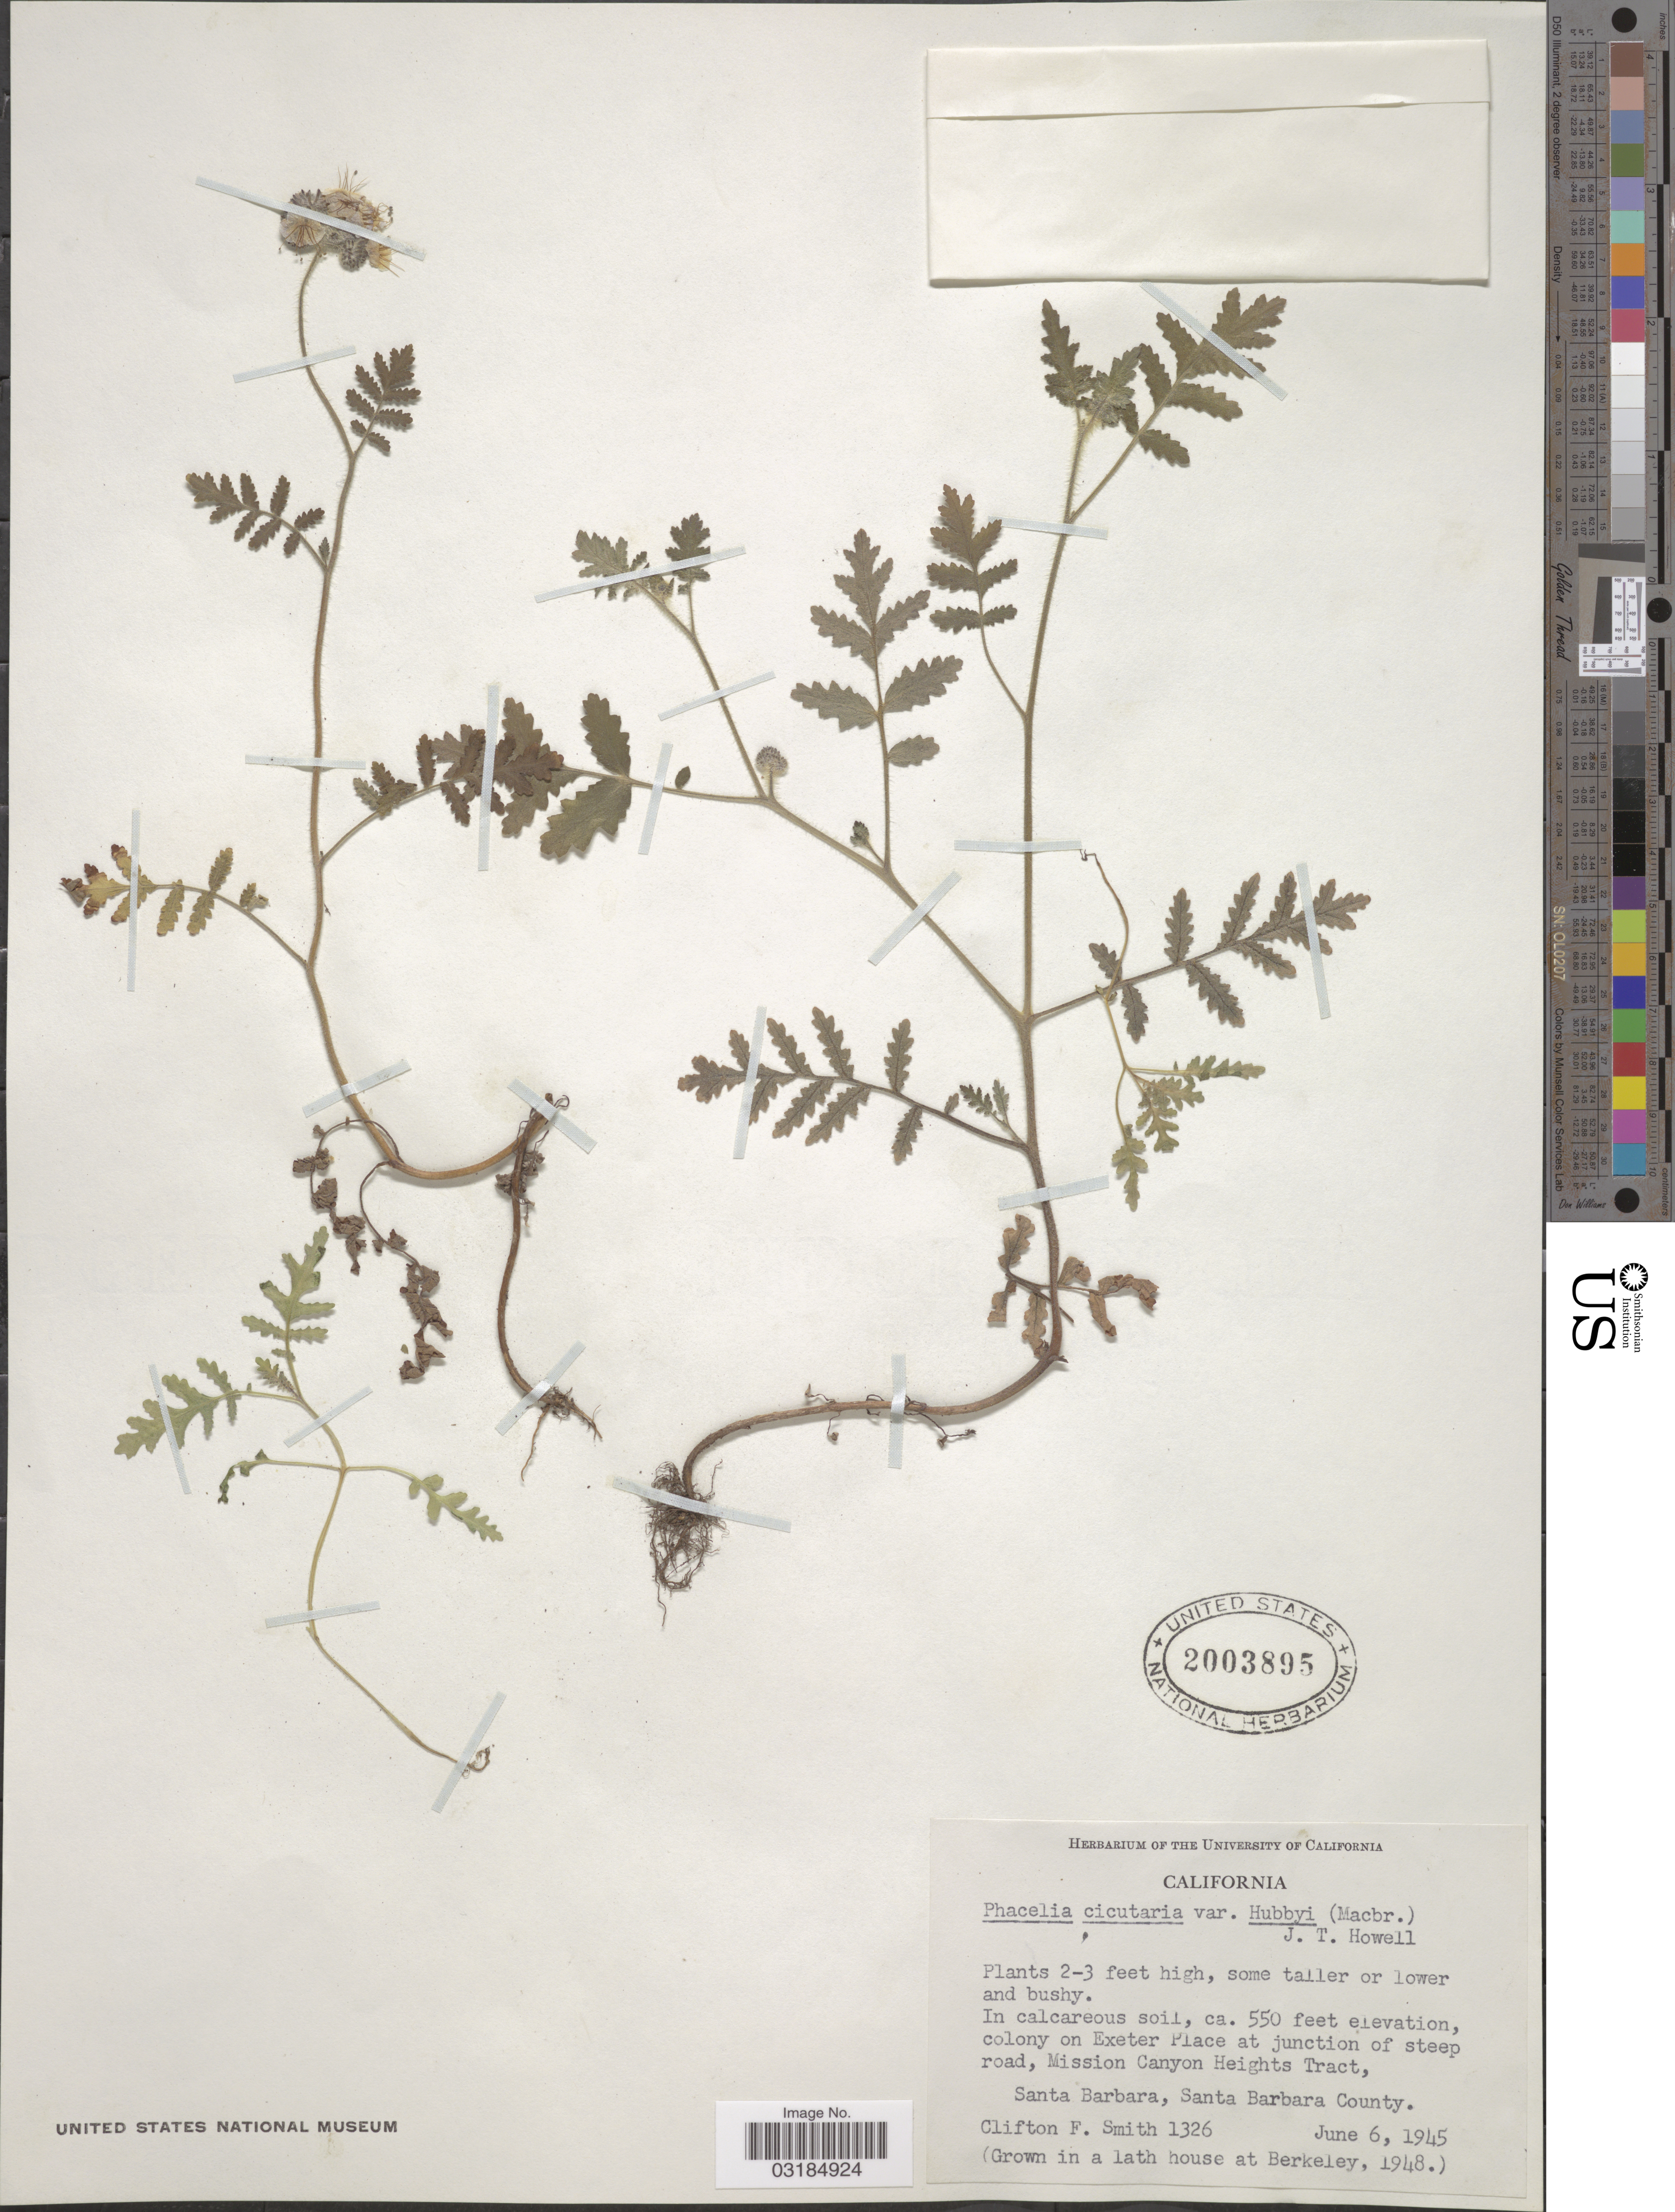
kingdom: Plantae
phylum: Tracheophyta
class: Magnoliopsida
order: Boraginales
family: Hydrophyllaceae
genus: Phacelia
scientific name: Phacelia cicutaria var. hubbyi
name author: (J.F. Macbr.) J.T. Howell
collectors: C. F. Smith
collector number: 1326?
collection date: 1948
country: United States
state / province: California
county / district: Alameda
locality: In a lath house at Berkeley.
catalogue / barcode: US 2003895